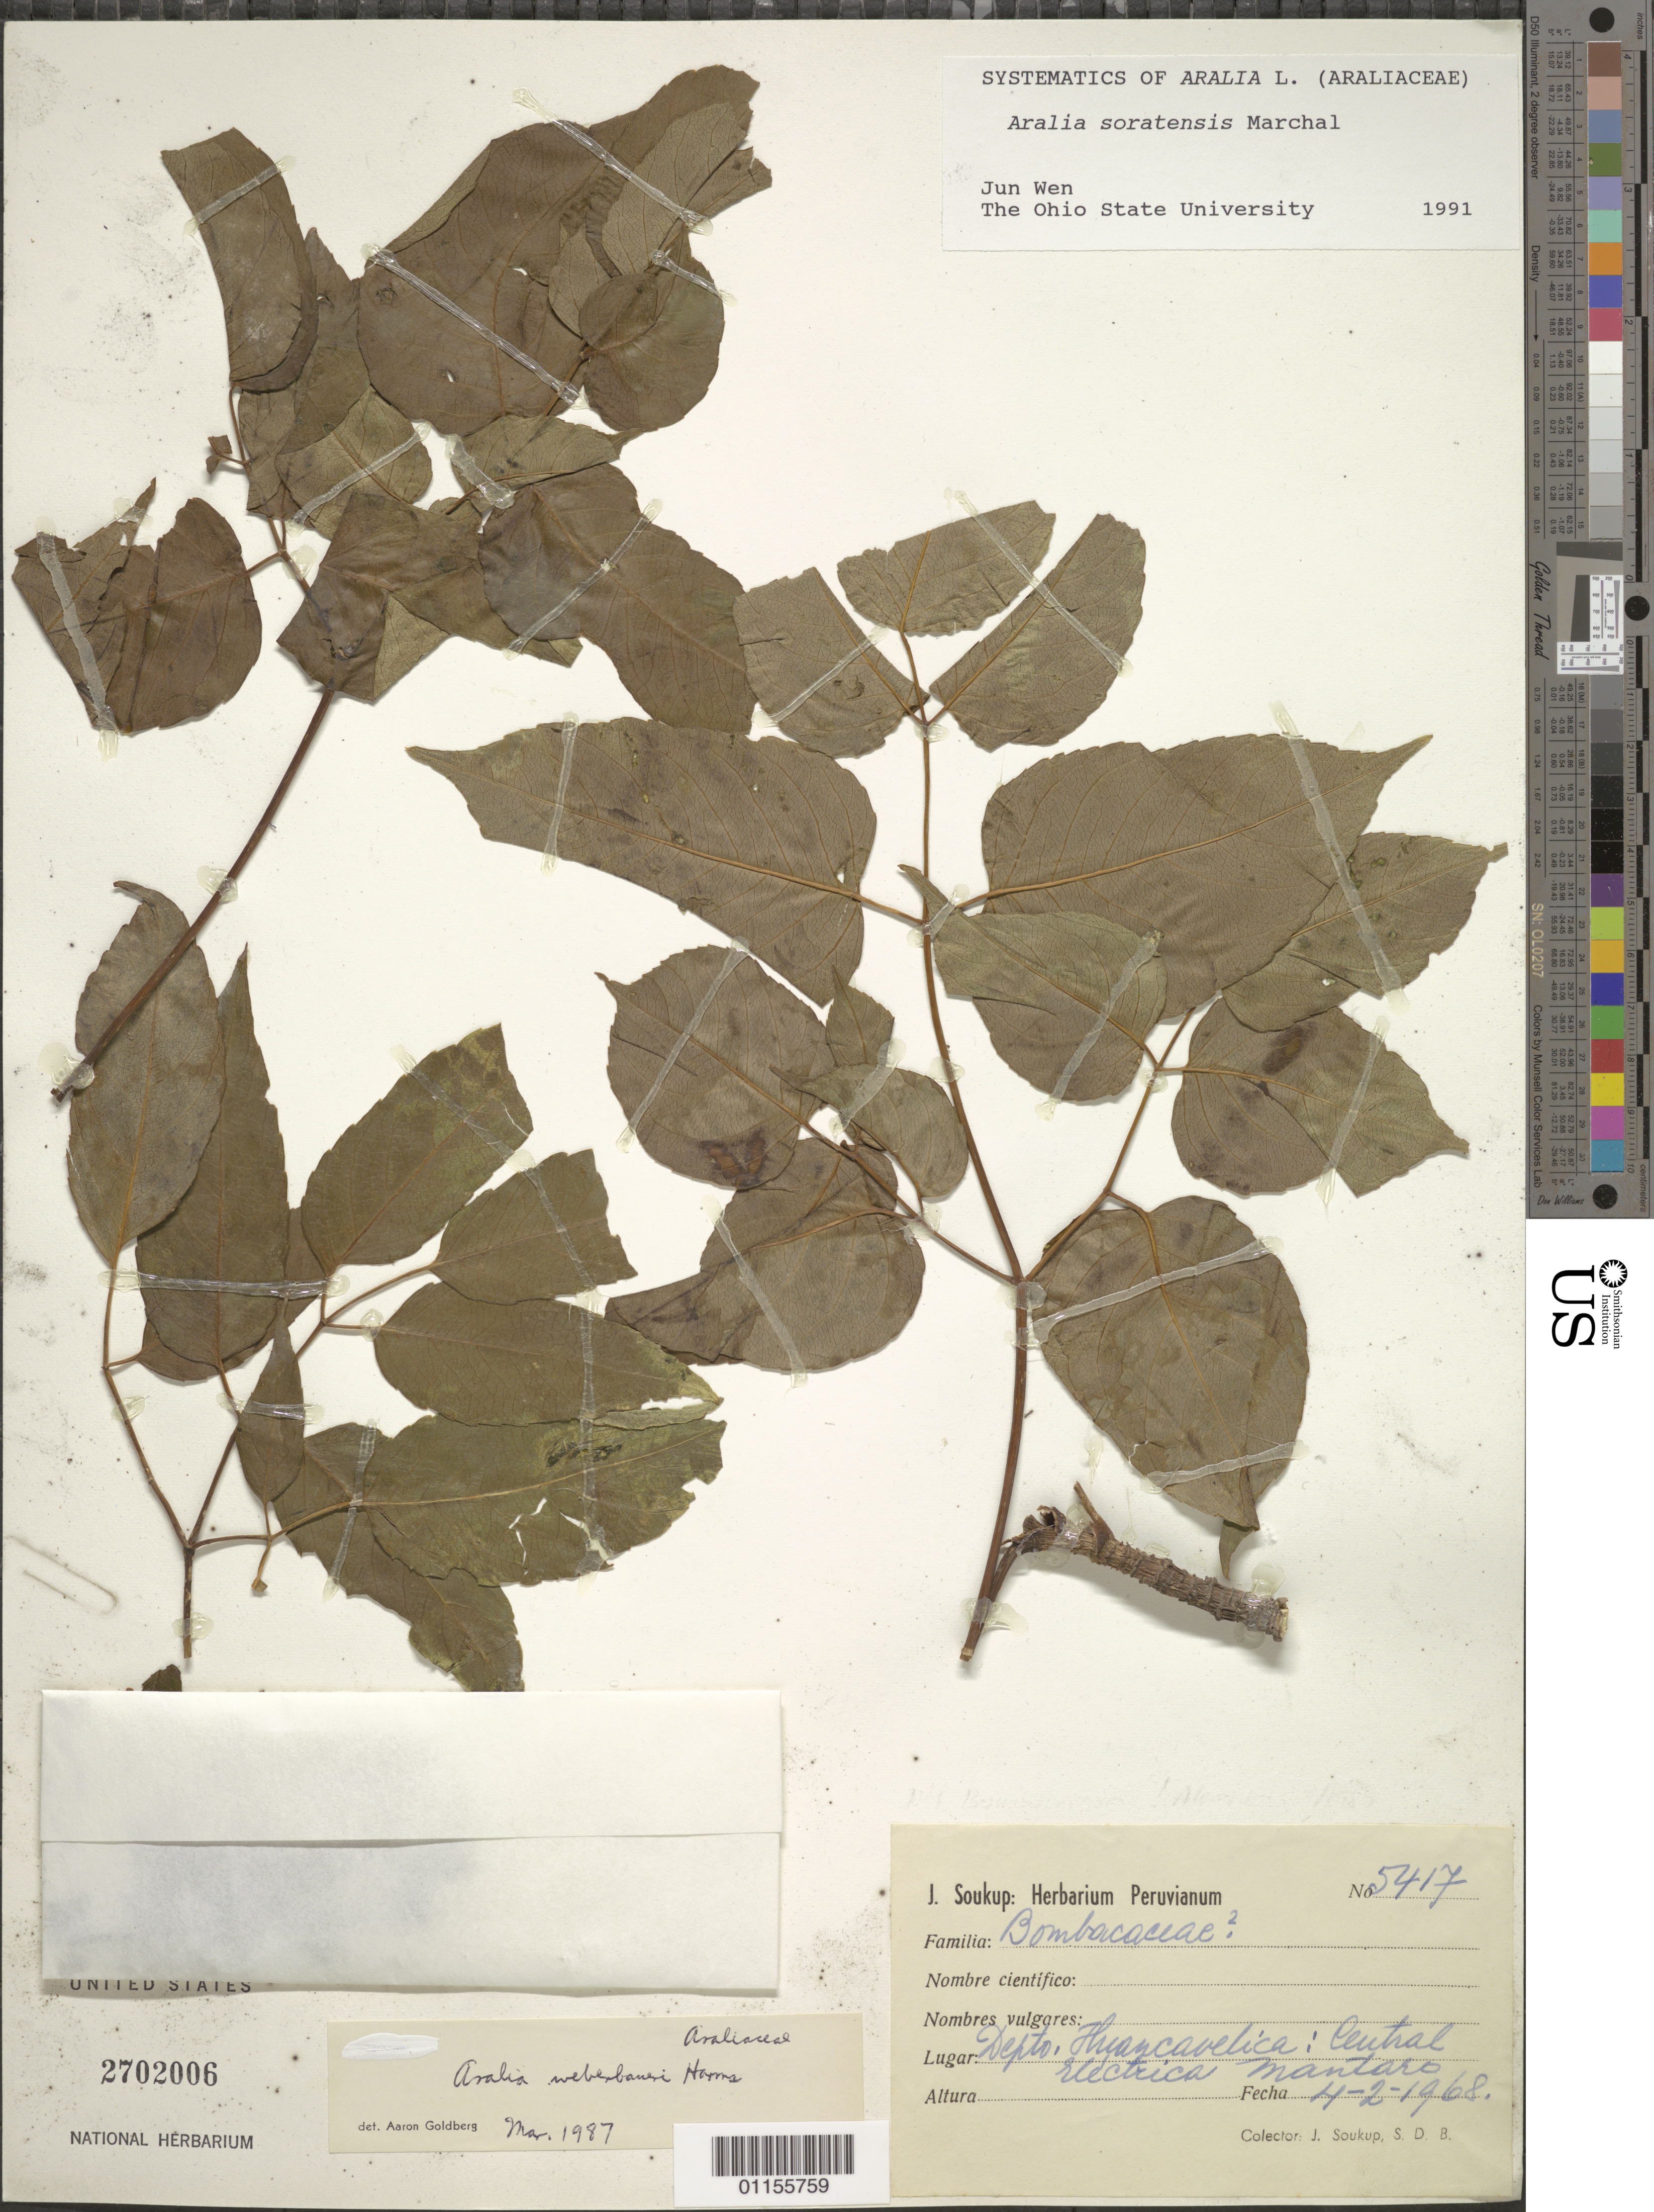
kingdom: Plantae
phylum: Tracheophyta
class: Magnoliopsida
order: Apiales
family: Araliaceae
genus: Aralia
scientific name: Aralia soratensis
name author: Marchal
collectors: J. J. Soukup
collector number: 5417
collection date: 1968-02-04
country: Peru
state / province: Huancavelica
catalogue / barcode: US 2702006